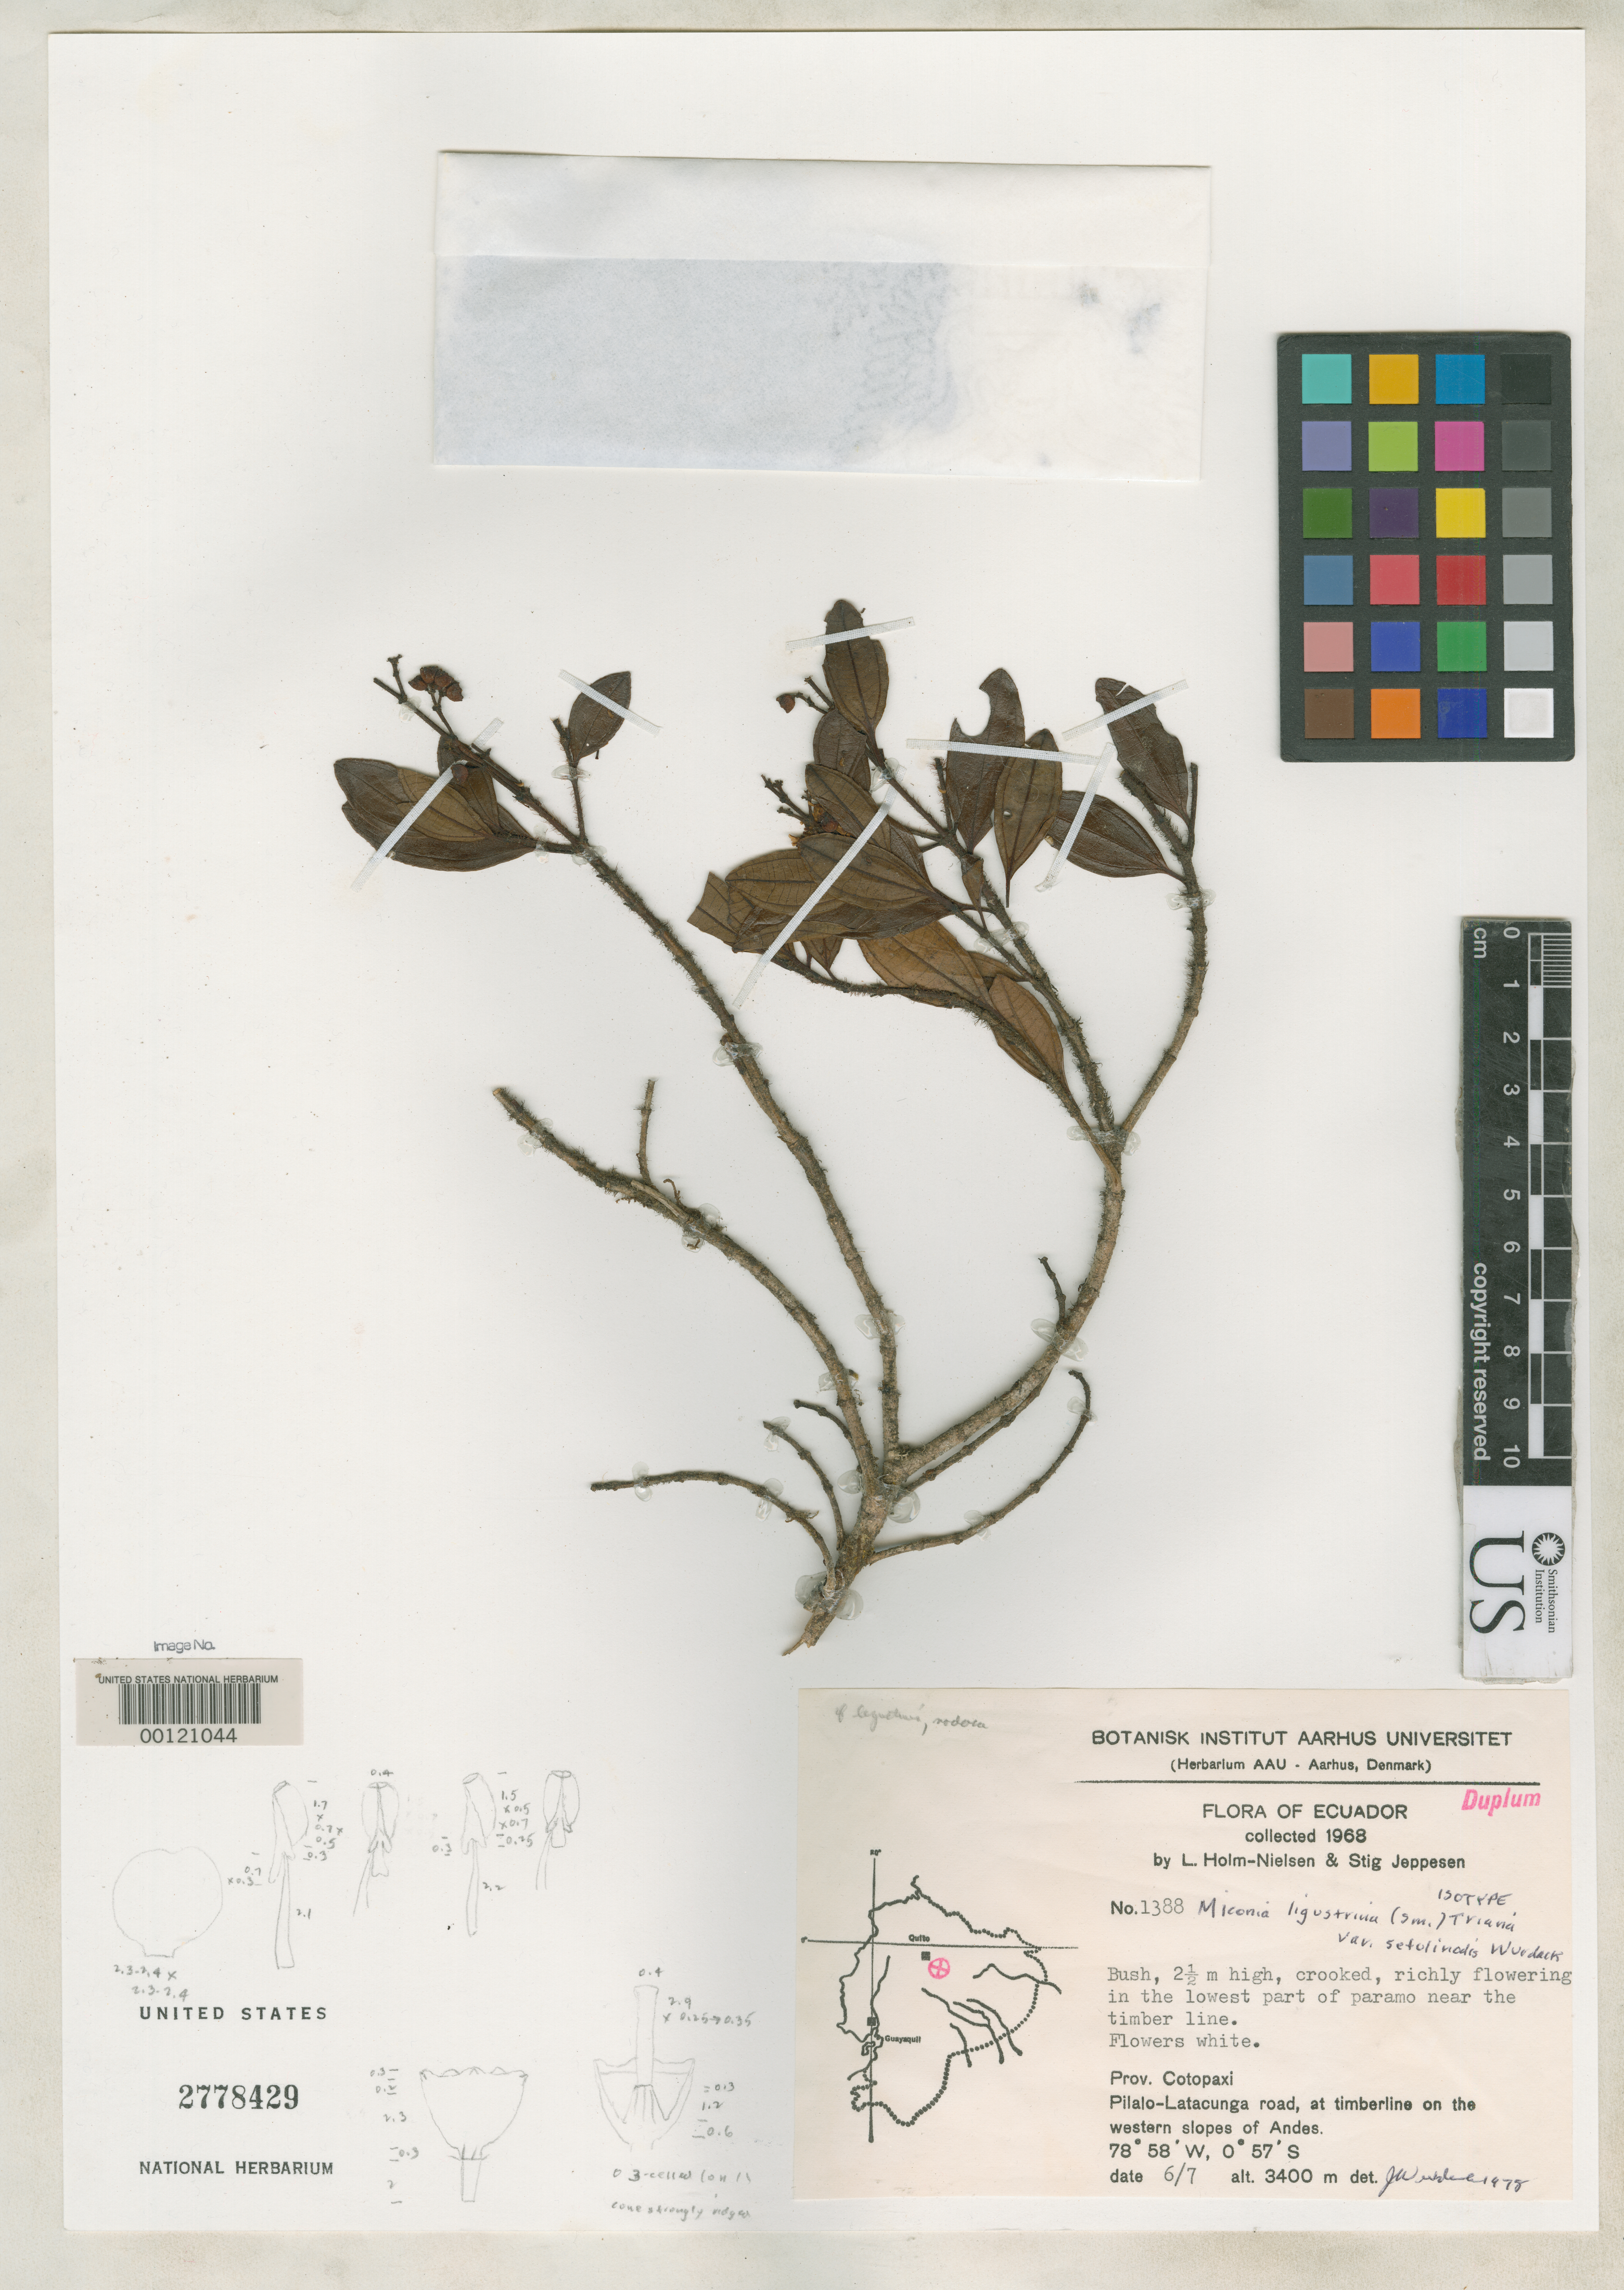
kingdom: Plantae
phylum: Tracheophyta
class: Magnoliopsida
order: Myrtales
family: Melastomataceae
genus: Miconia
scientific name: Miconia ligustrina var. setulinodis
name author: Wurdack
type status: Isotype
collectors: L. B. Holm-Nielsen & S. Jeppesen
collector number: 1388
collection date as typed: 06 Jul 1968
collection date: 1968-07-06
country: Ecuador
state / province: Cotopaxi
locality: Pilalo-Latacunga Road.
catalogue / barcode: US 2778429